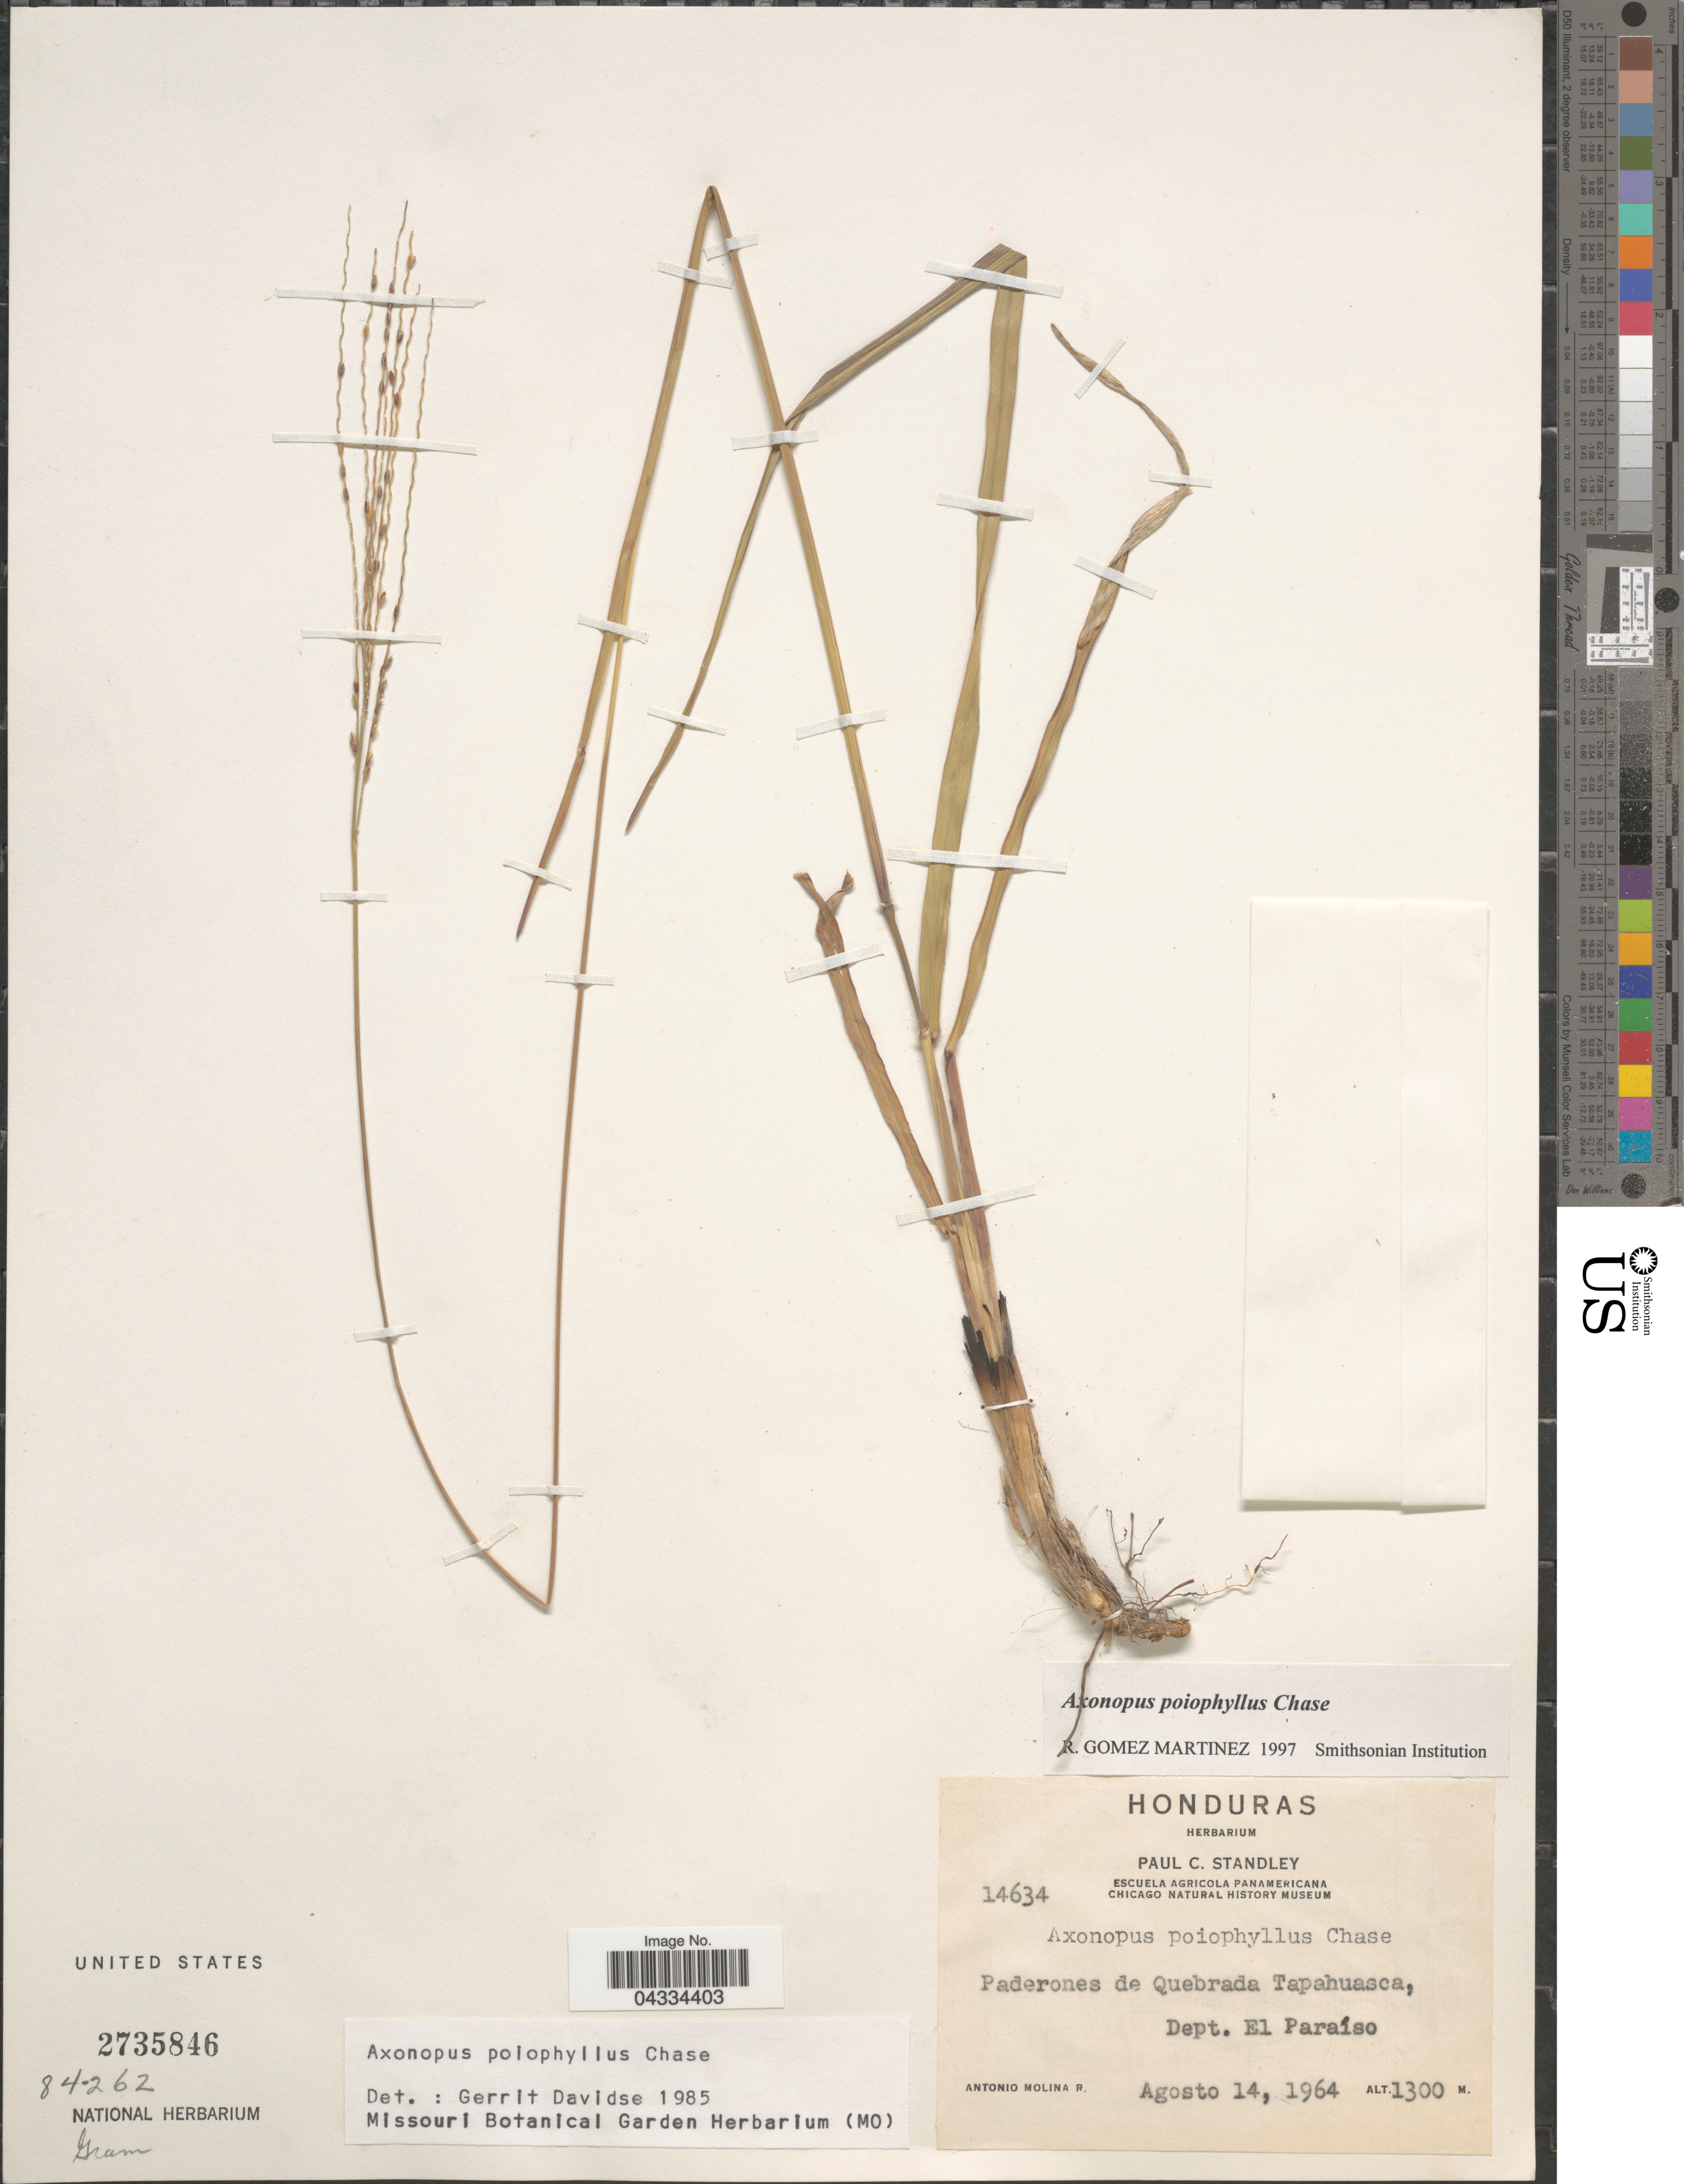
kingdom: Plantae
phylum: Tracheophyta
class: Liliopsida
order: Poales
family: Poaceae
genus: Axonopus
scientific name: Axonopus poiophyllus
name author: Chase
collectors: A. Molina R.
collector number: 14634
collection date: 1964-08-14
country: Honduras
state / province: El Paraiso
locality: Paderones de Quebrada Tapahuasca, Dept. El Paraíso.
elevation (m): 1300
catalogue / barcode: US 2735846